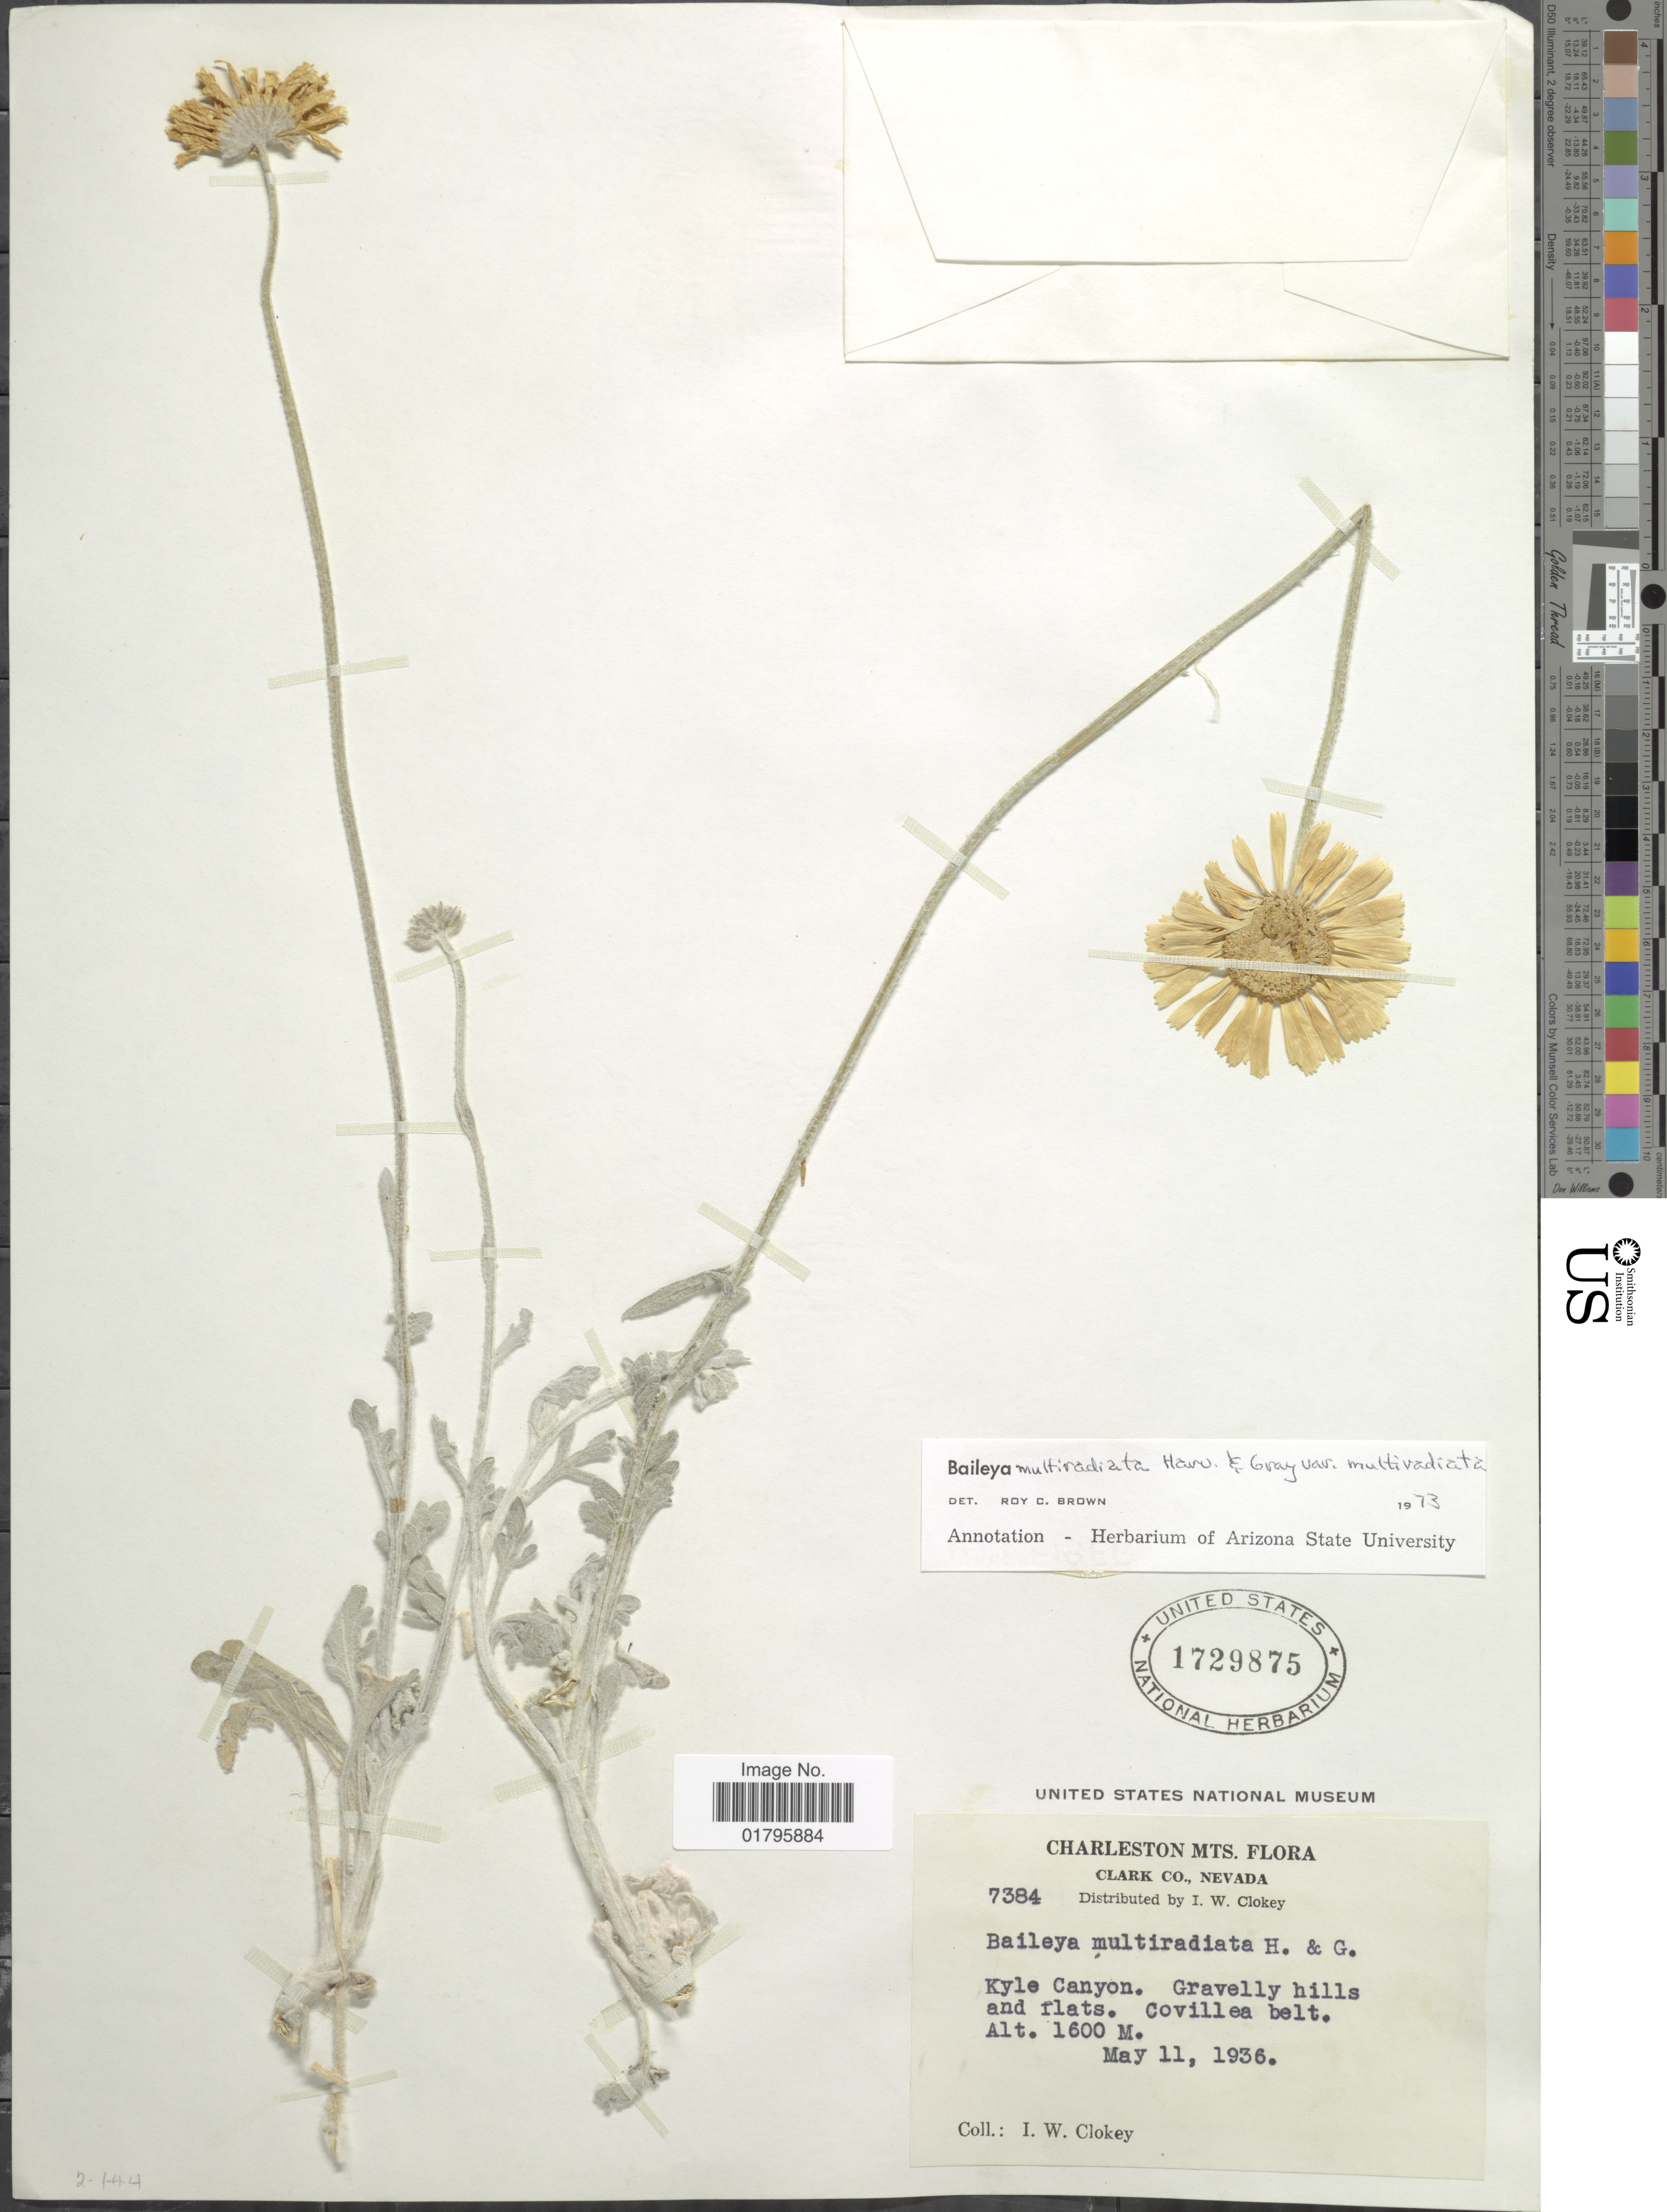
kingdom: Plantae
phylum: Tracheophyta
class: Magnoliopsida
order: Asterales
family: Asteraceae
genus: Baileya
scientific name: Baileya multiradiata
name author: Harv. & A. Gray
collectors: I. W. Clokey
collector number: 7384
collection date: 1936-05-11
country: United States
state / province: Nevada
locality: Charleston Mts. Flora, Clark Co., Nevada. Kyle Canyon, Gravelly hills and flats.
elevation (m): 1600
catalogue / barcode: US 1729875